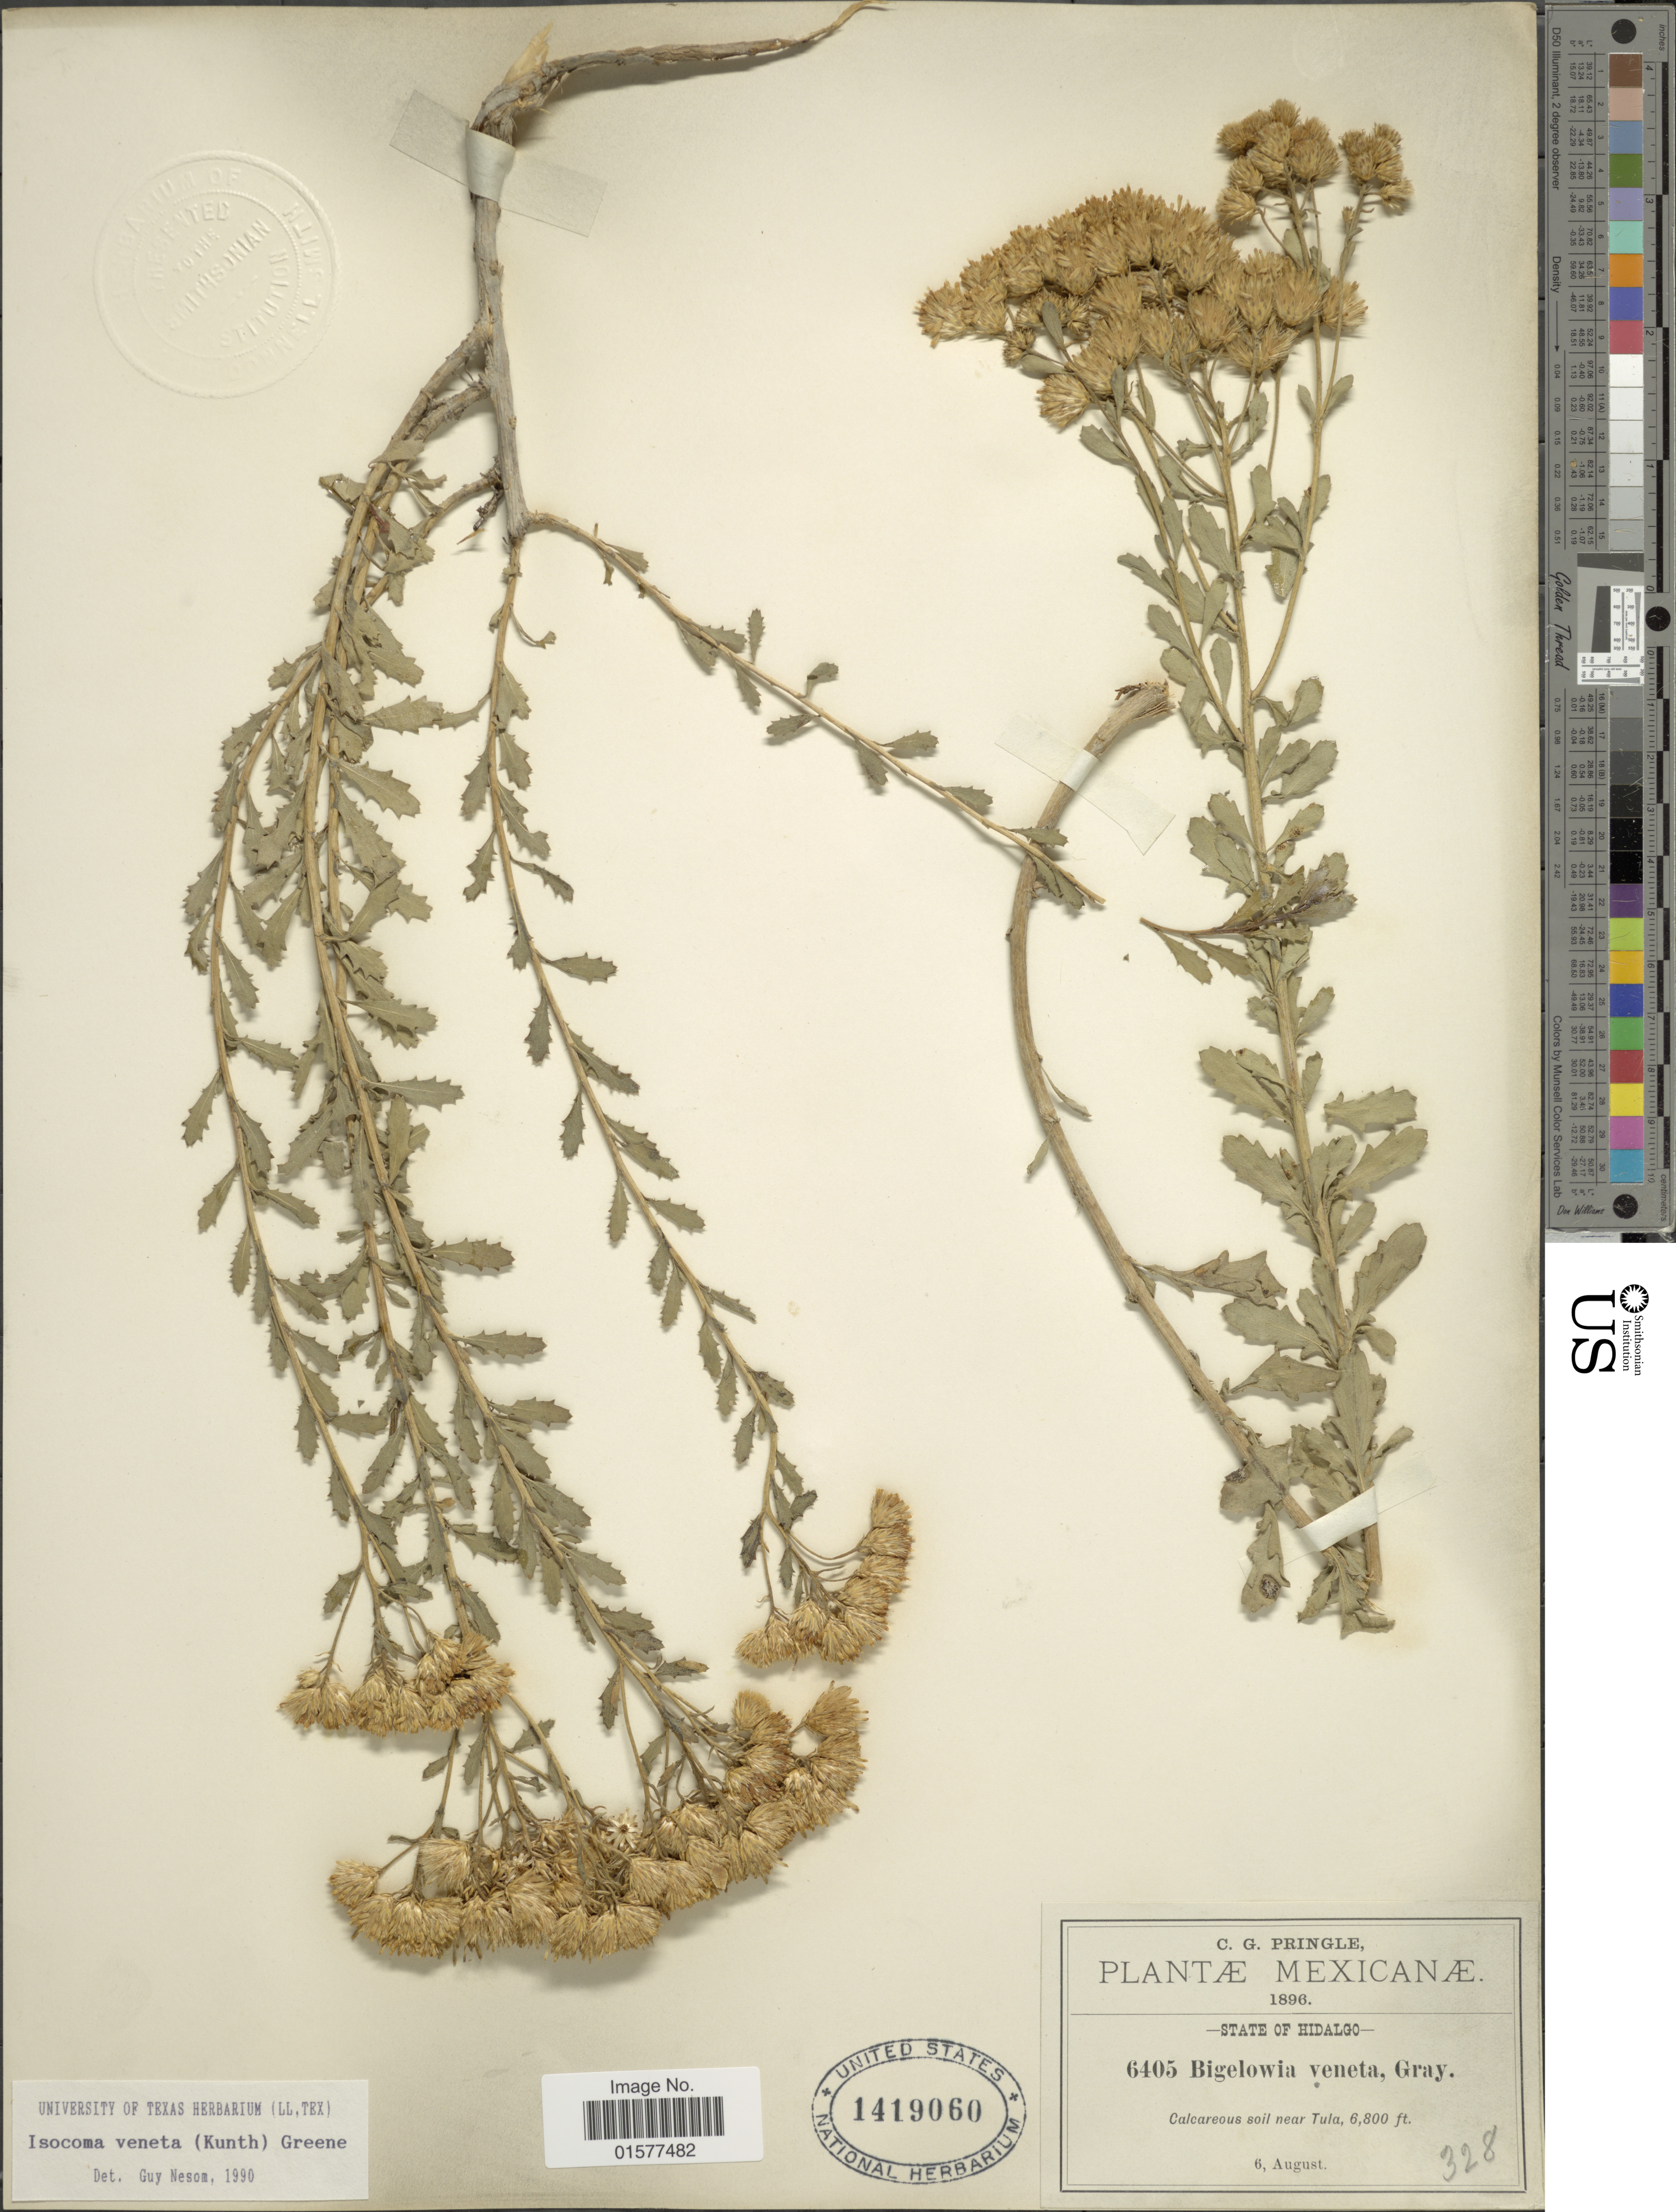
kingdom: Plantae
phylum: Tracheophyta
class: Magnoliopsida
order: Asterales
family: Asteraceae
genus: Isocoma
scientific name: Isocoma veneta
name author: (Kunth) Greene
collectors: C. G. Pringle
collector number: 6405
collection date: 1896-08-06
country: Mexico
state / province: Hidalgo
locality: State of Hidalgo, Calcareous soil near Tula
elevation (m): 2073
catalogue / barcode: US 1419060